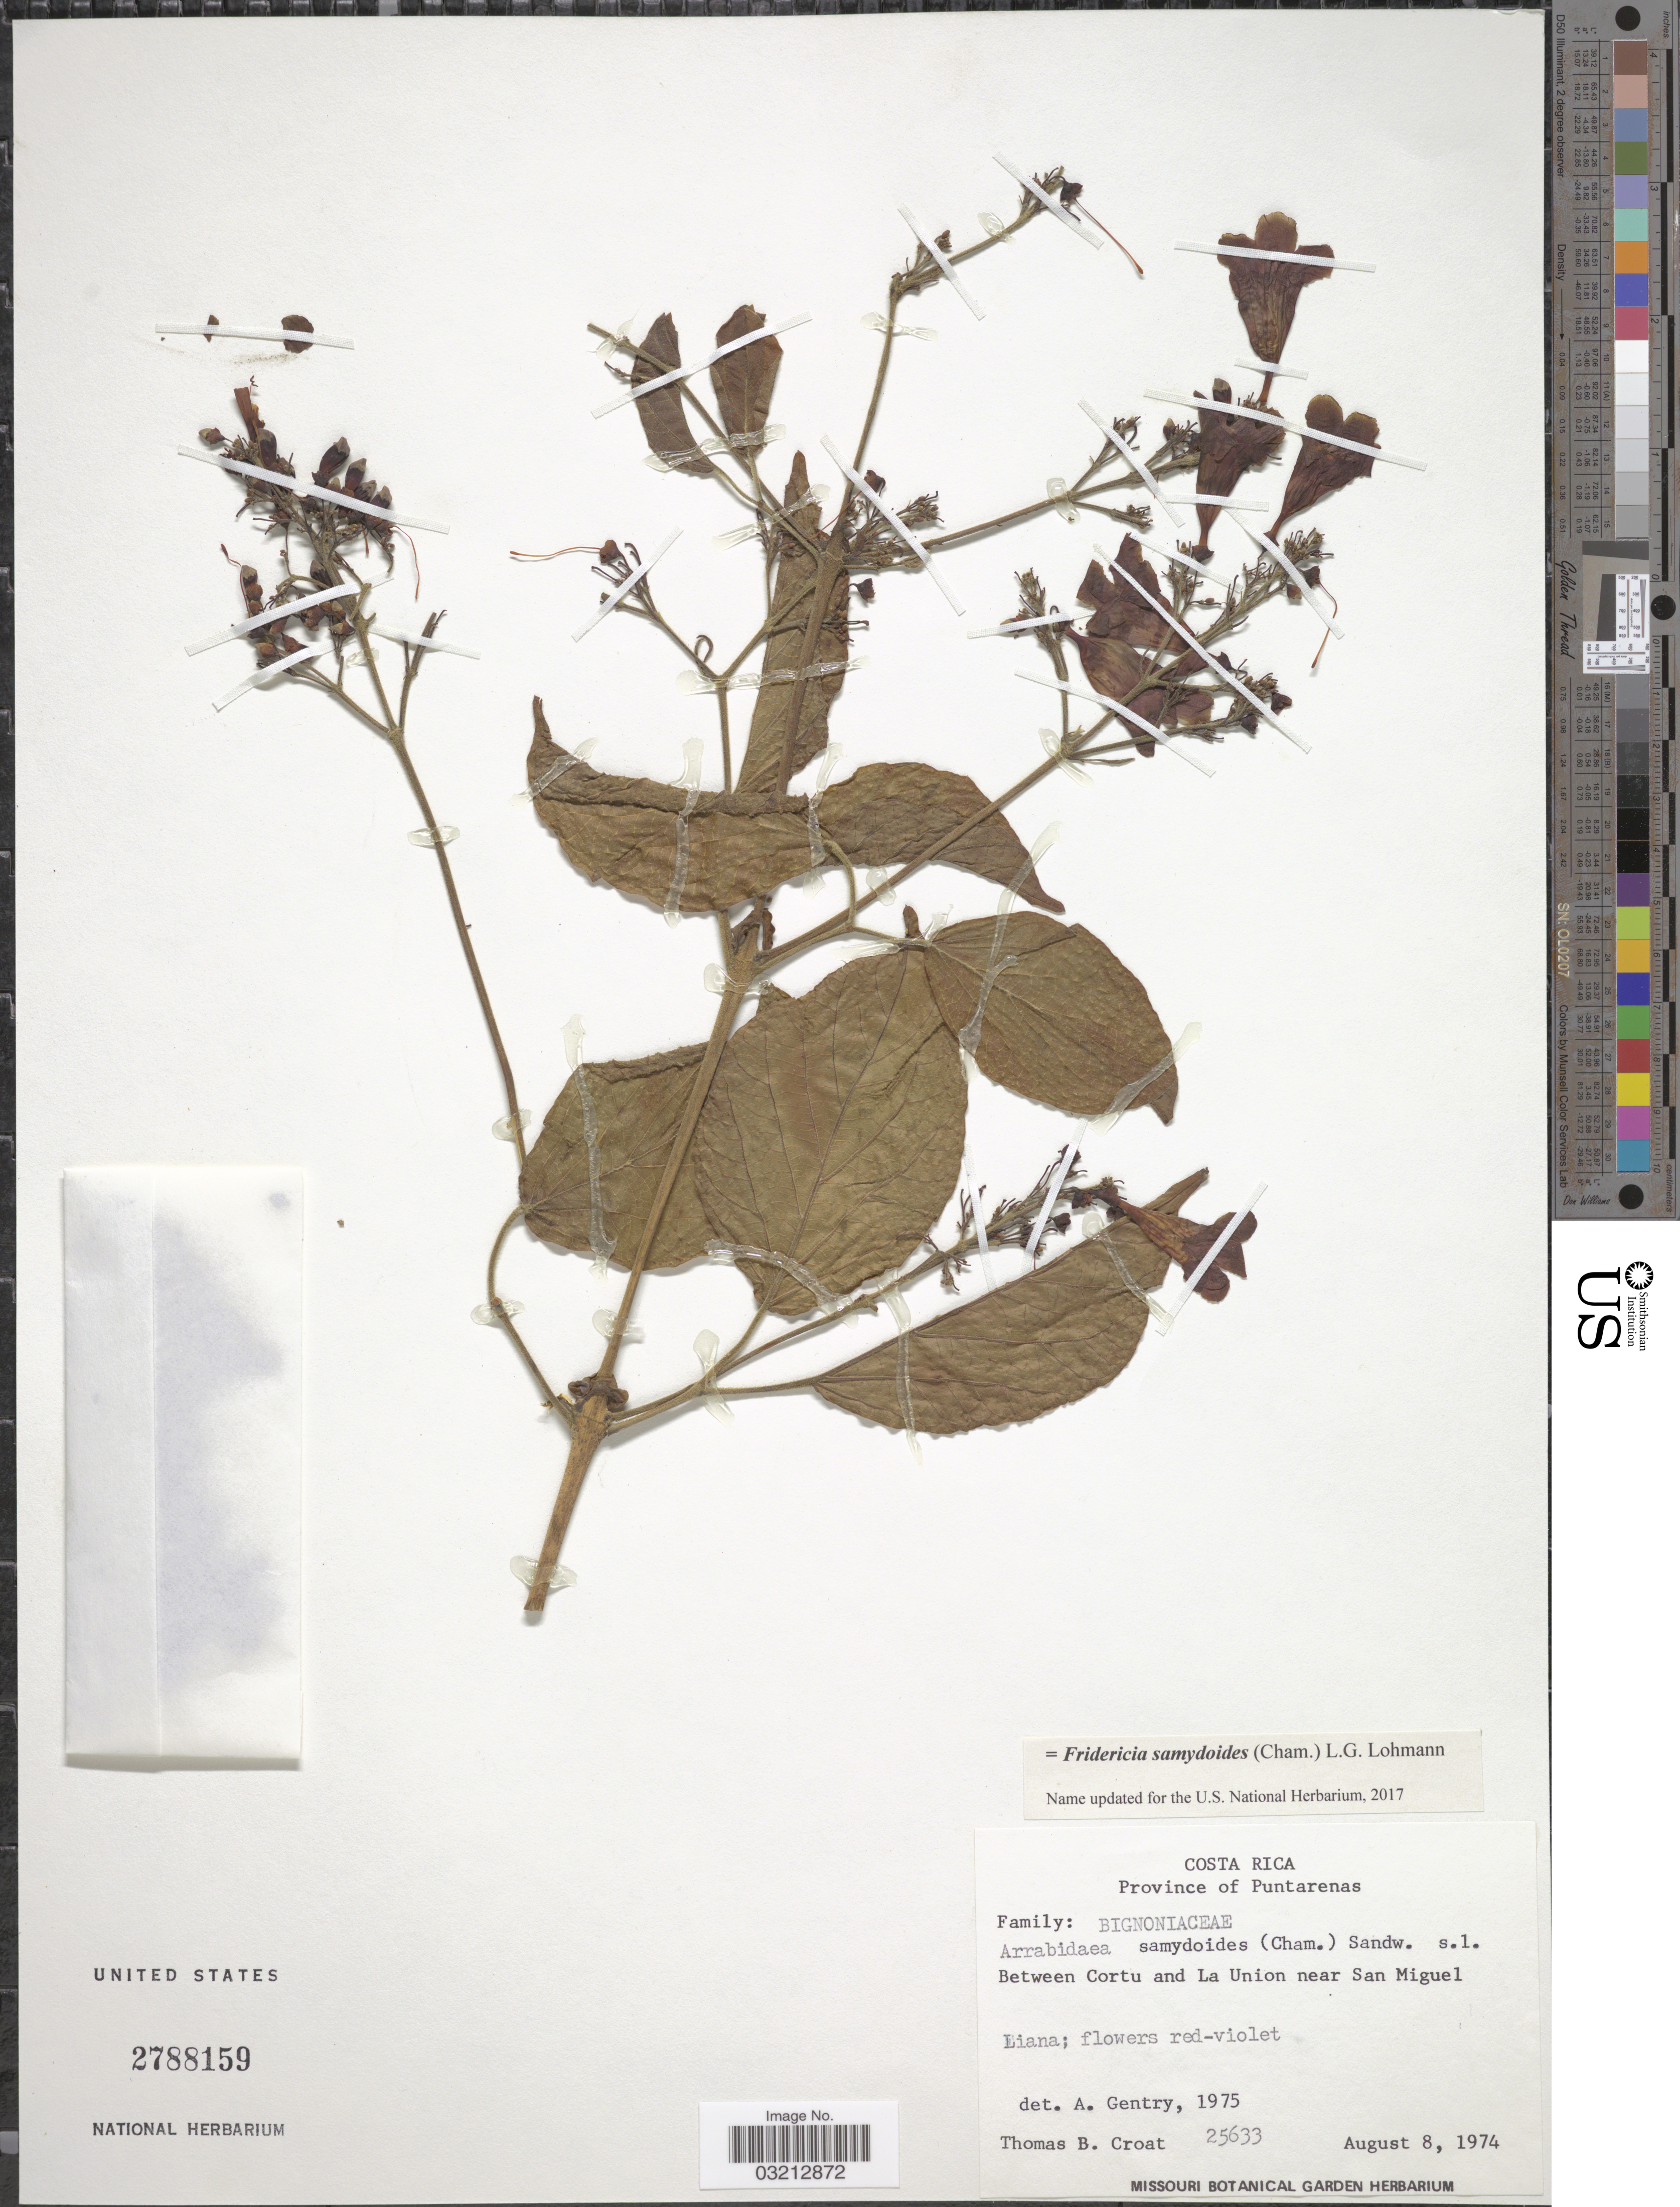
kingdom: Plantae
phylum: Tracheophyta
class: Magnoliopsida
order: Lamiales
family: Bignoniaceae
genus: Fridericia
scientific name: Fridericia samydoides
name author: (Cham.) L.G. Lohmann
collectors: T. B. Croat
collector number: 25633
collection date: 1974-08-08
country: Costa Rica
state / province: Puntarenas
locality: Between Cortu and La Union near San Miguel.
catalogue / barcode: US 2788159